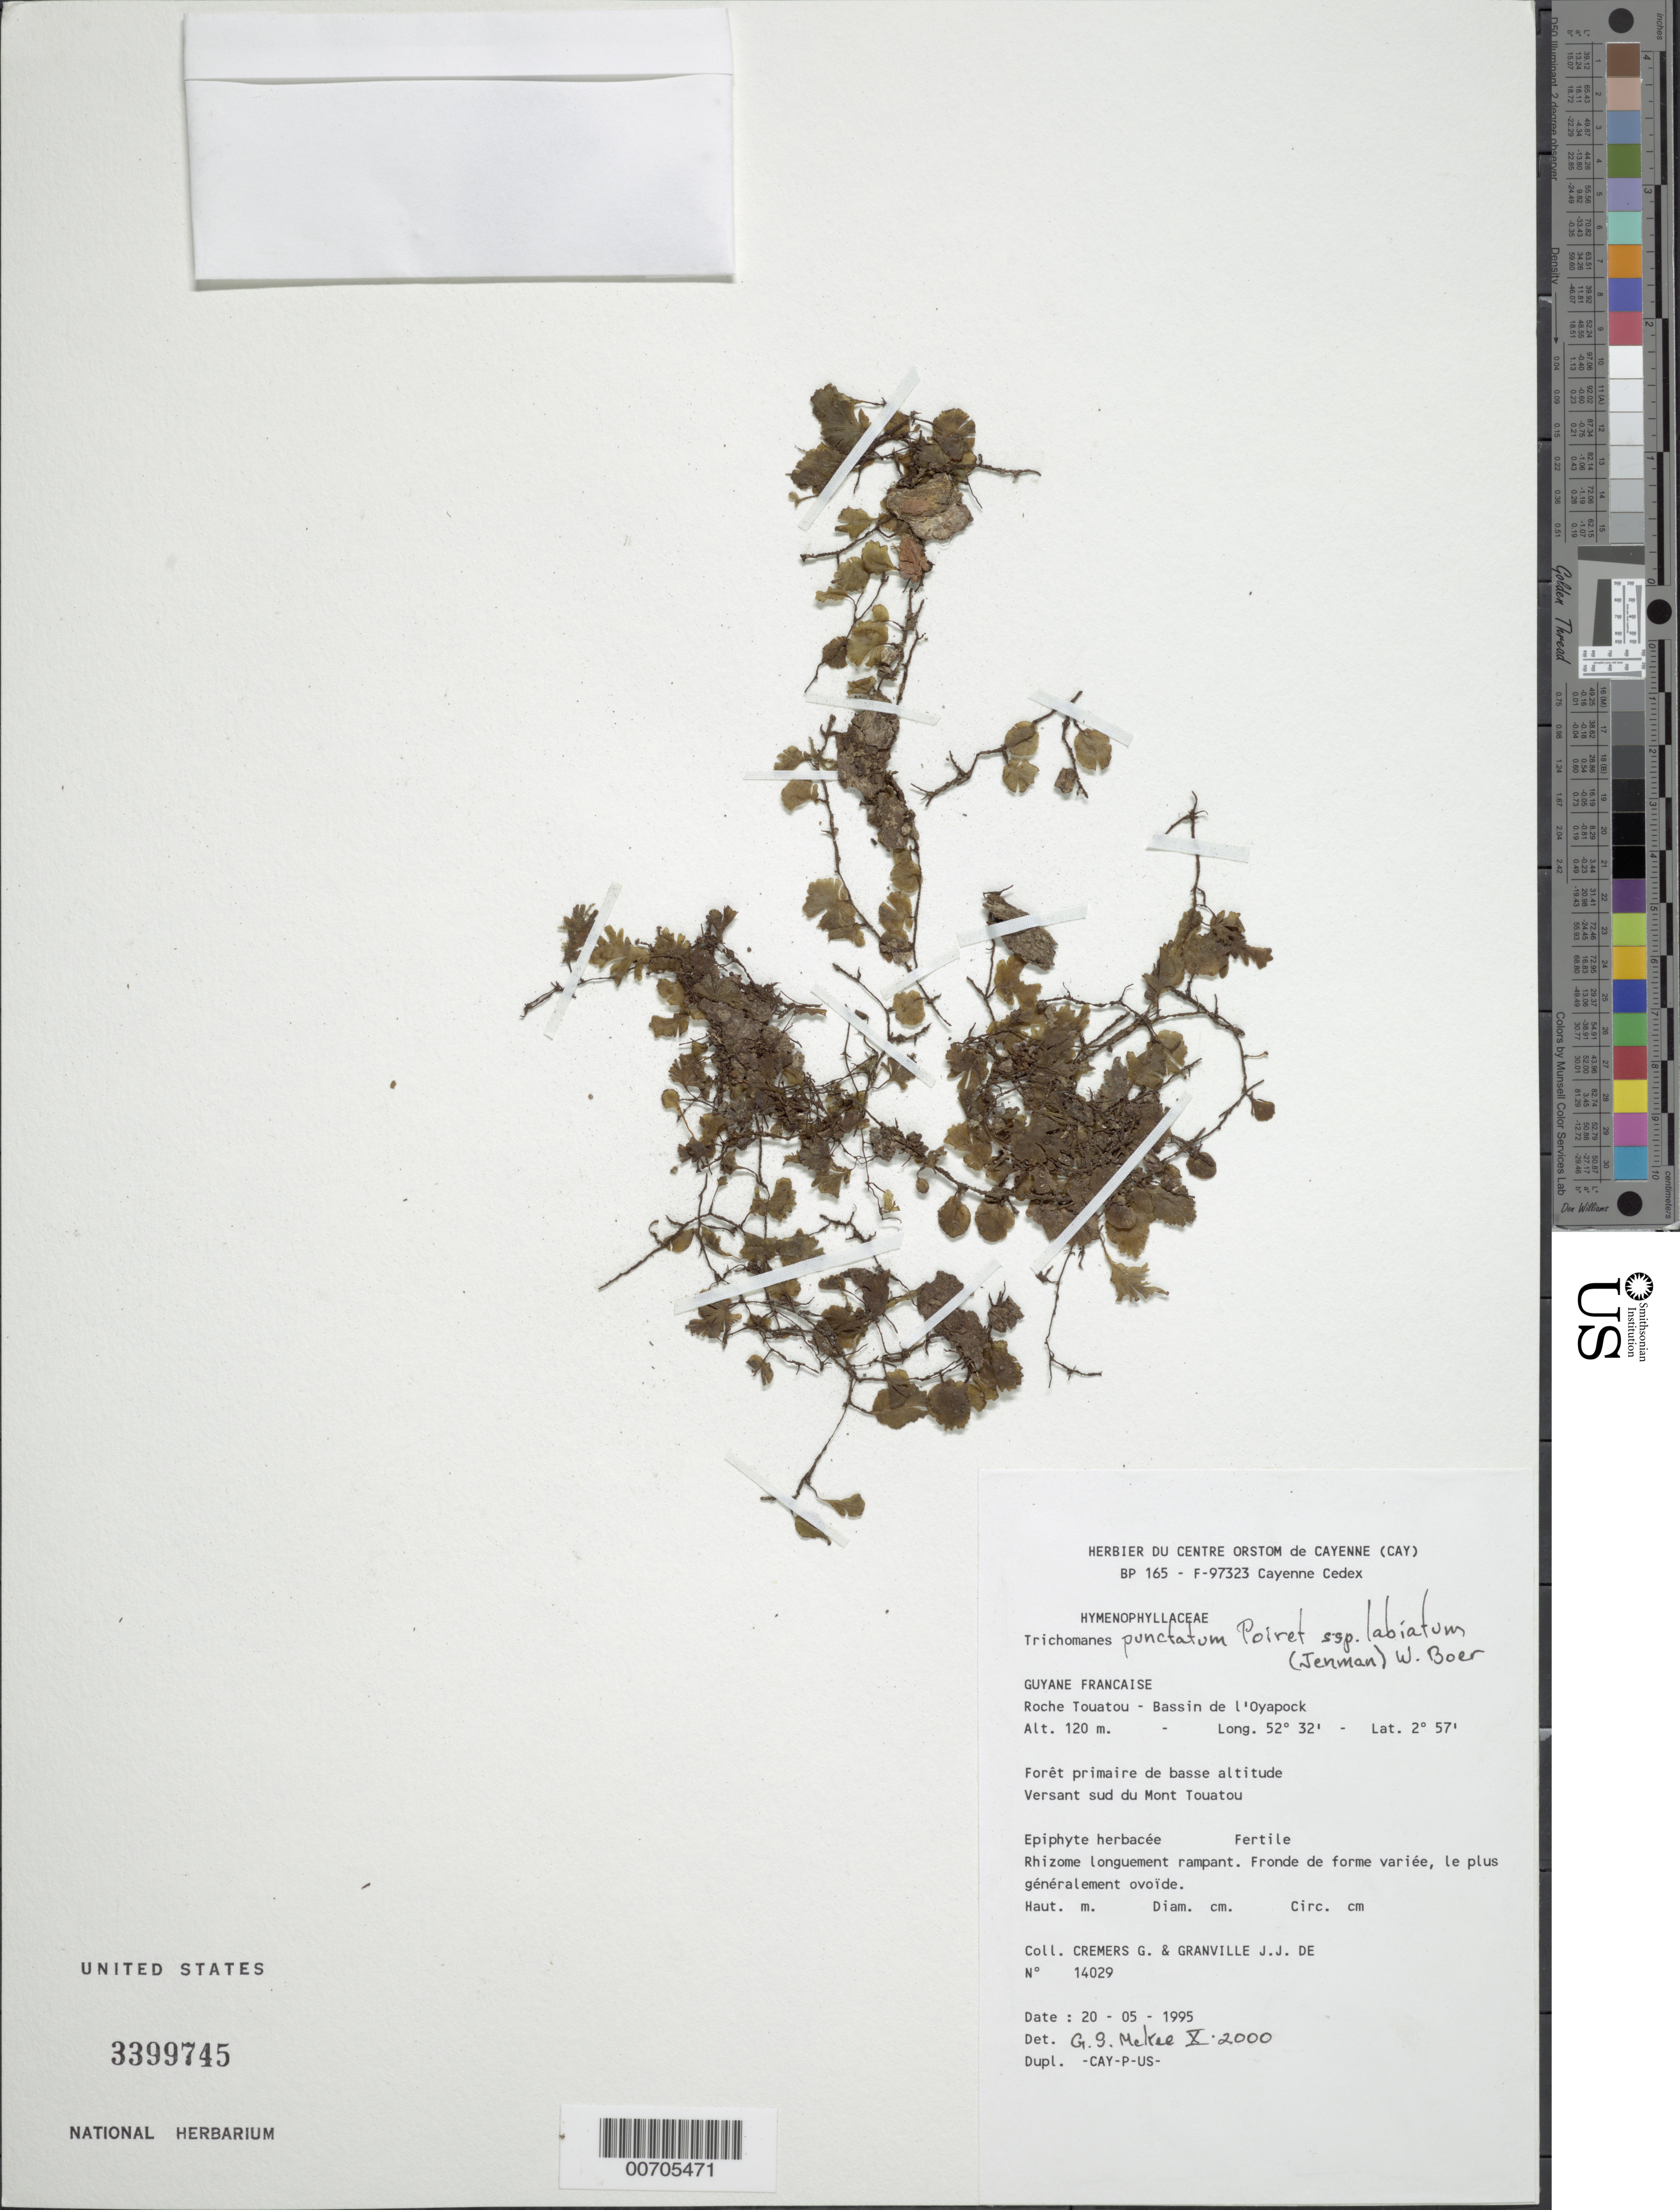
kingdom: Plantae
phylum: Tracheophyta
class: Polypodiopsida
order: Hymenophyllales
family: Hymenophyllaceae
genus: Didymoglossum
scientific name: Didymoglossum punctatum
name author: (Poir.) Desv.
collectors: G. Cremers & J.-J. de Granville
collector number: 14029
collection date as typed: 20-May-95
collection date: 1995-05-20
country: French Guiana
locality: Roche Touatou, Bassin de l'Oyapock, versant sud du Mont Touatou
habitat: Low primary forest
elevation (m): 120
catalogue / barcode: US 3399745